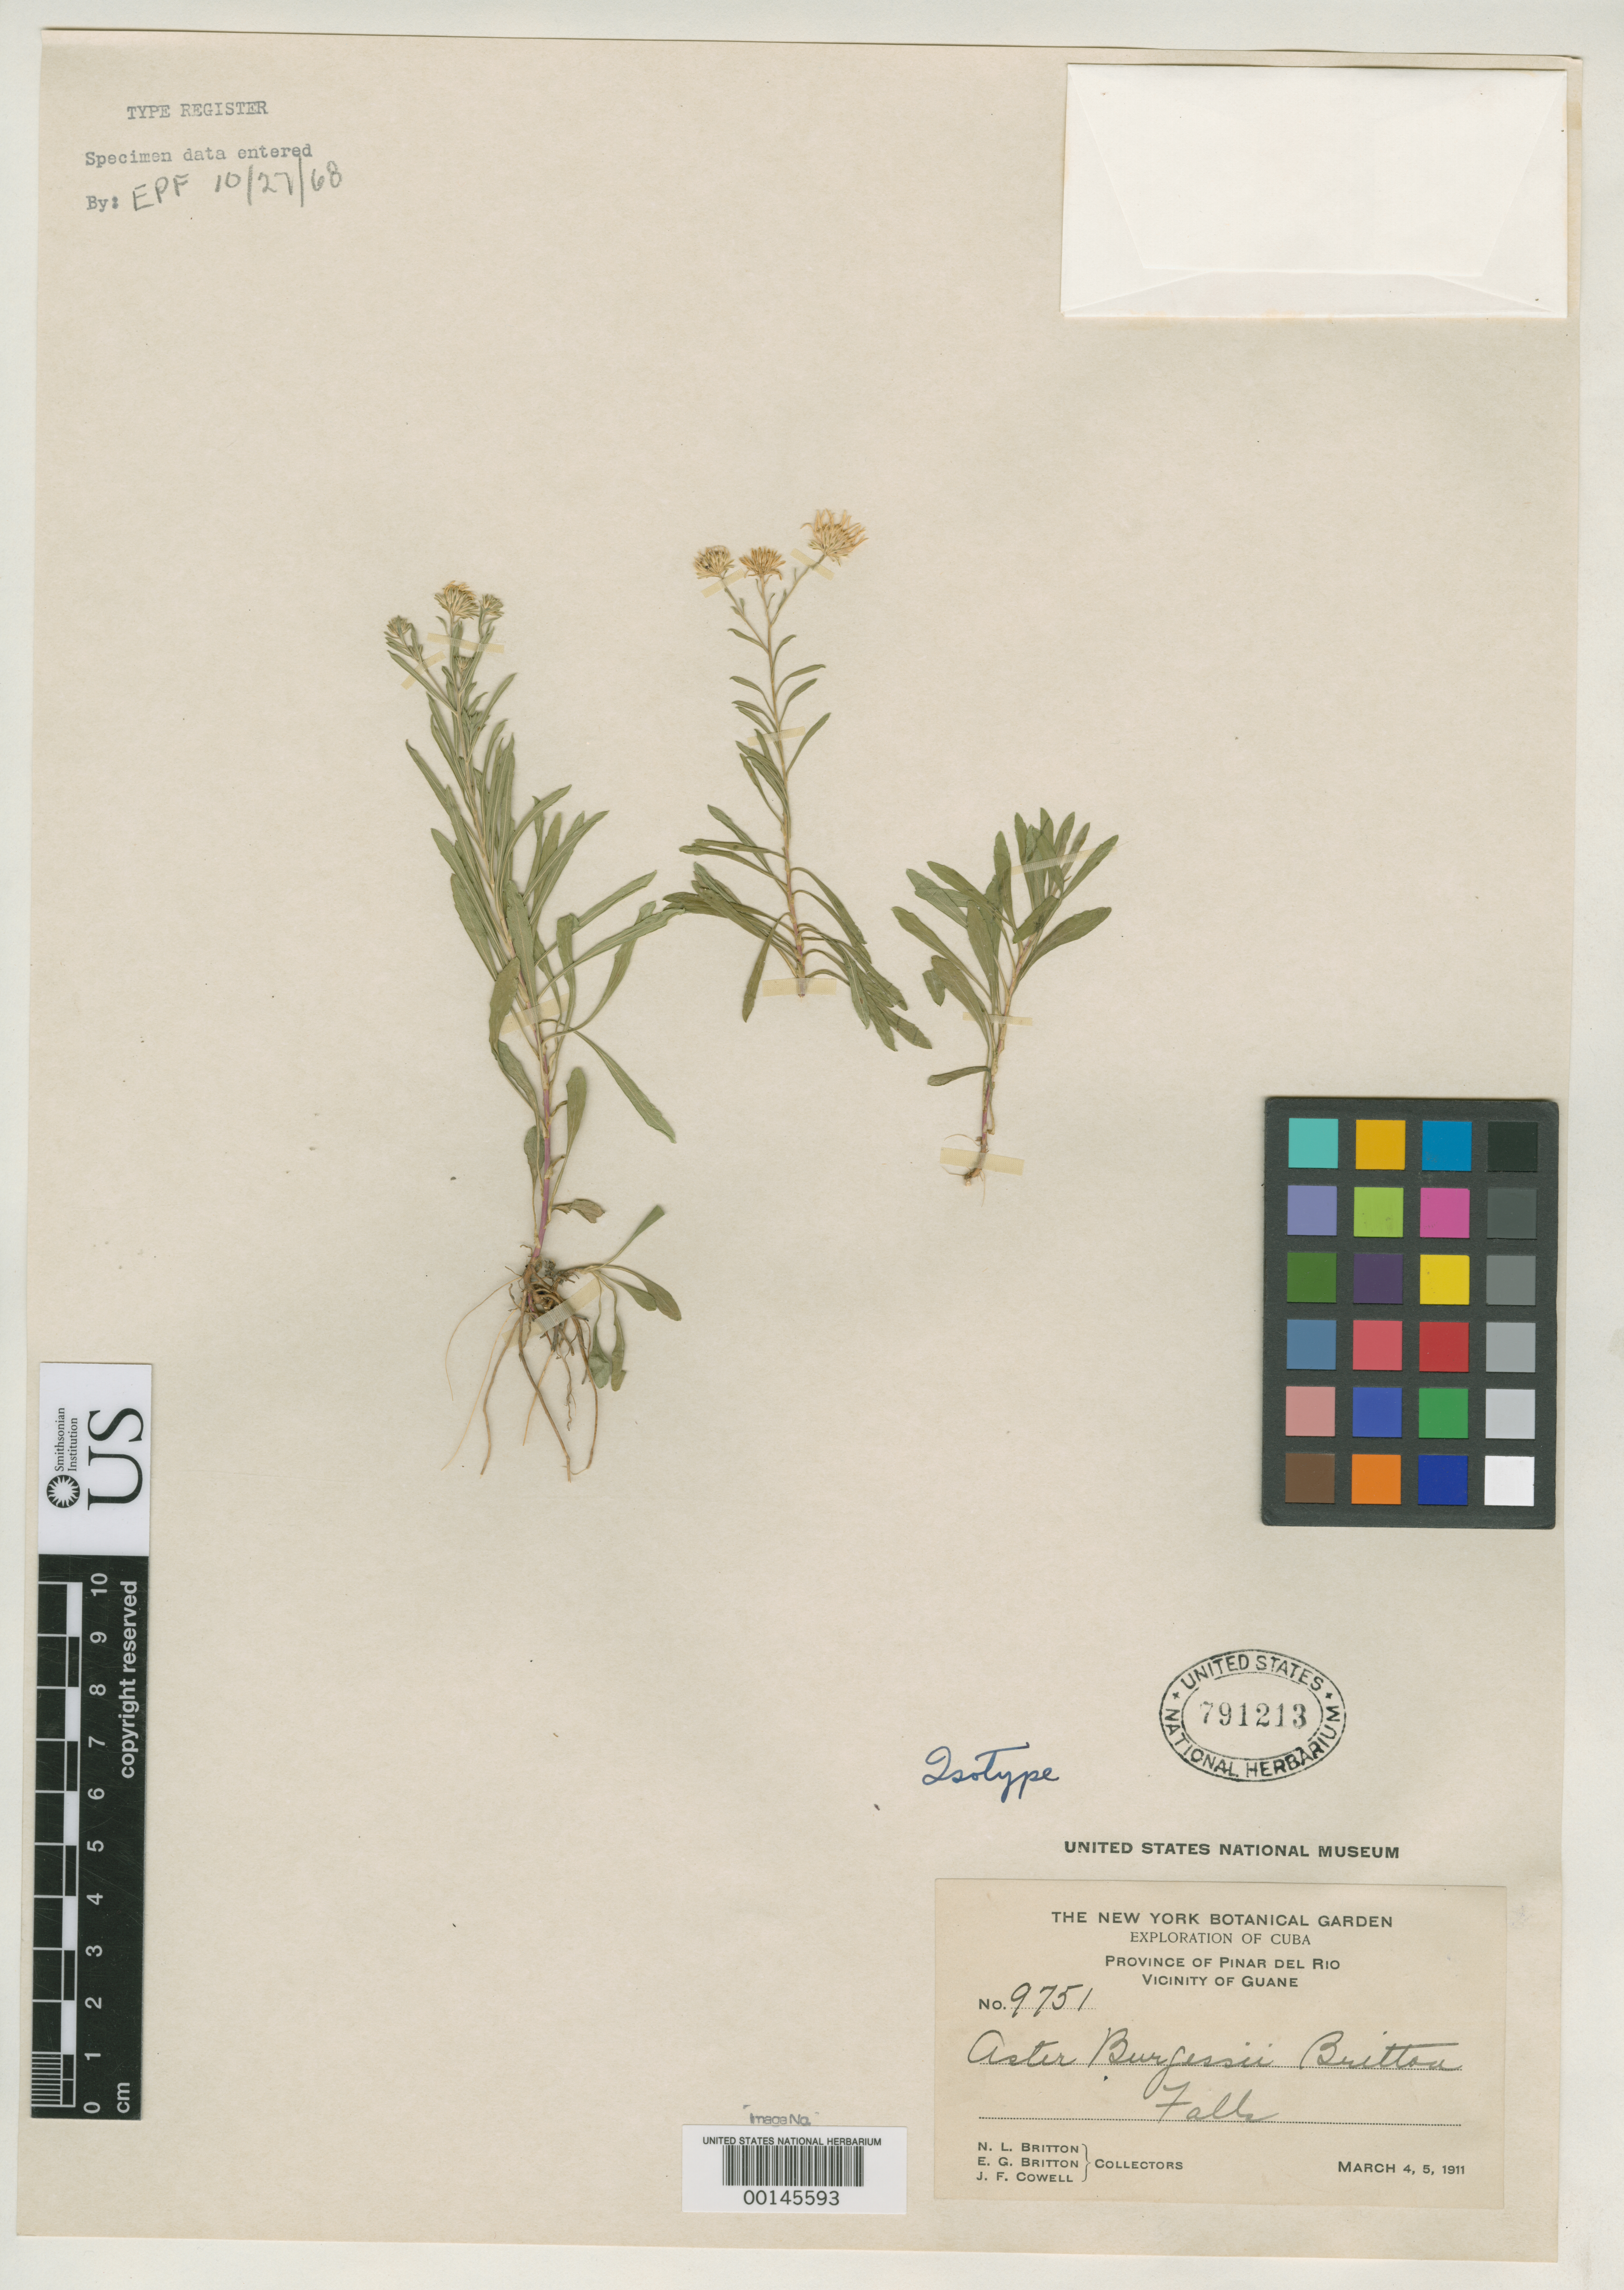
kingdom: Plantae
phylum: Tracheophyta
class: Magnoliopsida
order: Asterales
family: Asteraceae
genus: Aster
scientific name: Aster burgessii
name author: Britton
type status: Isotype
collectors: N. Britton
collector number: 9751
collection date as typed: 04 Mar 1911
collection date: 1911-03-04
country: Cuba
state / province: Pinar del Río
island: Greater Antilles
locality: Guane.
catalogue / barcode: US 791213